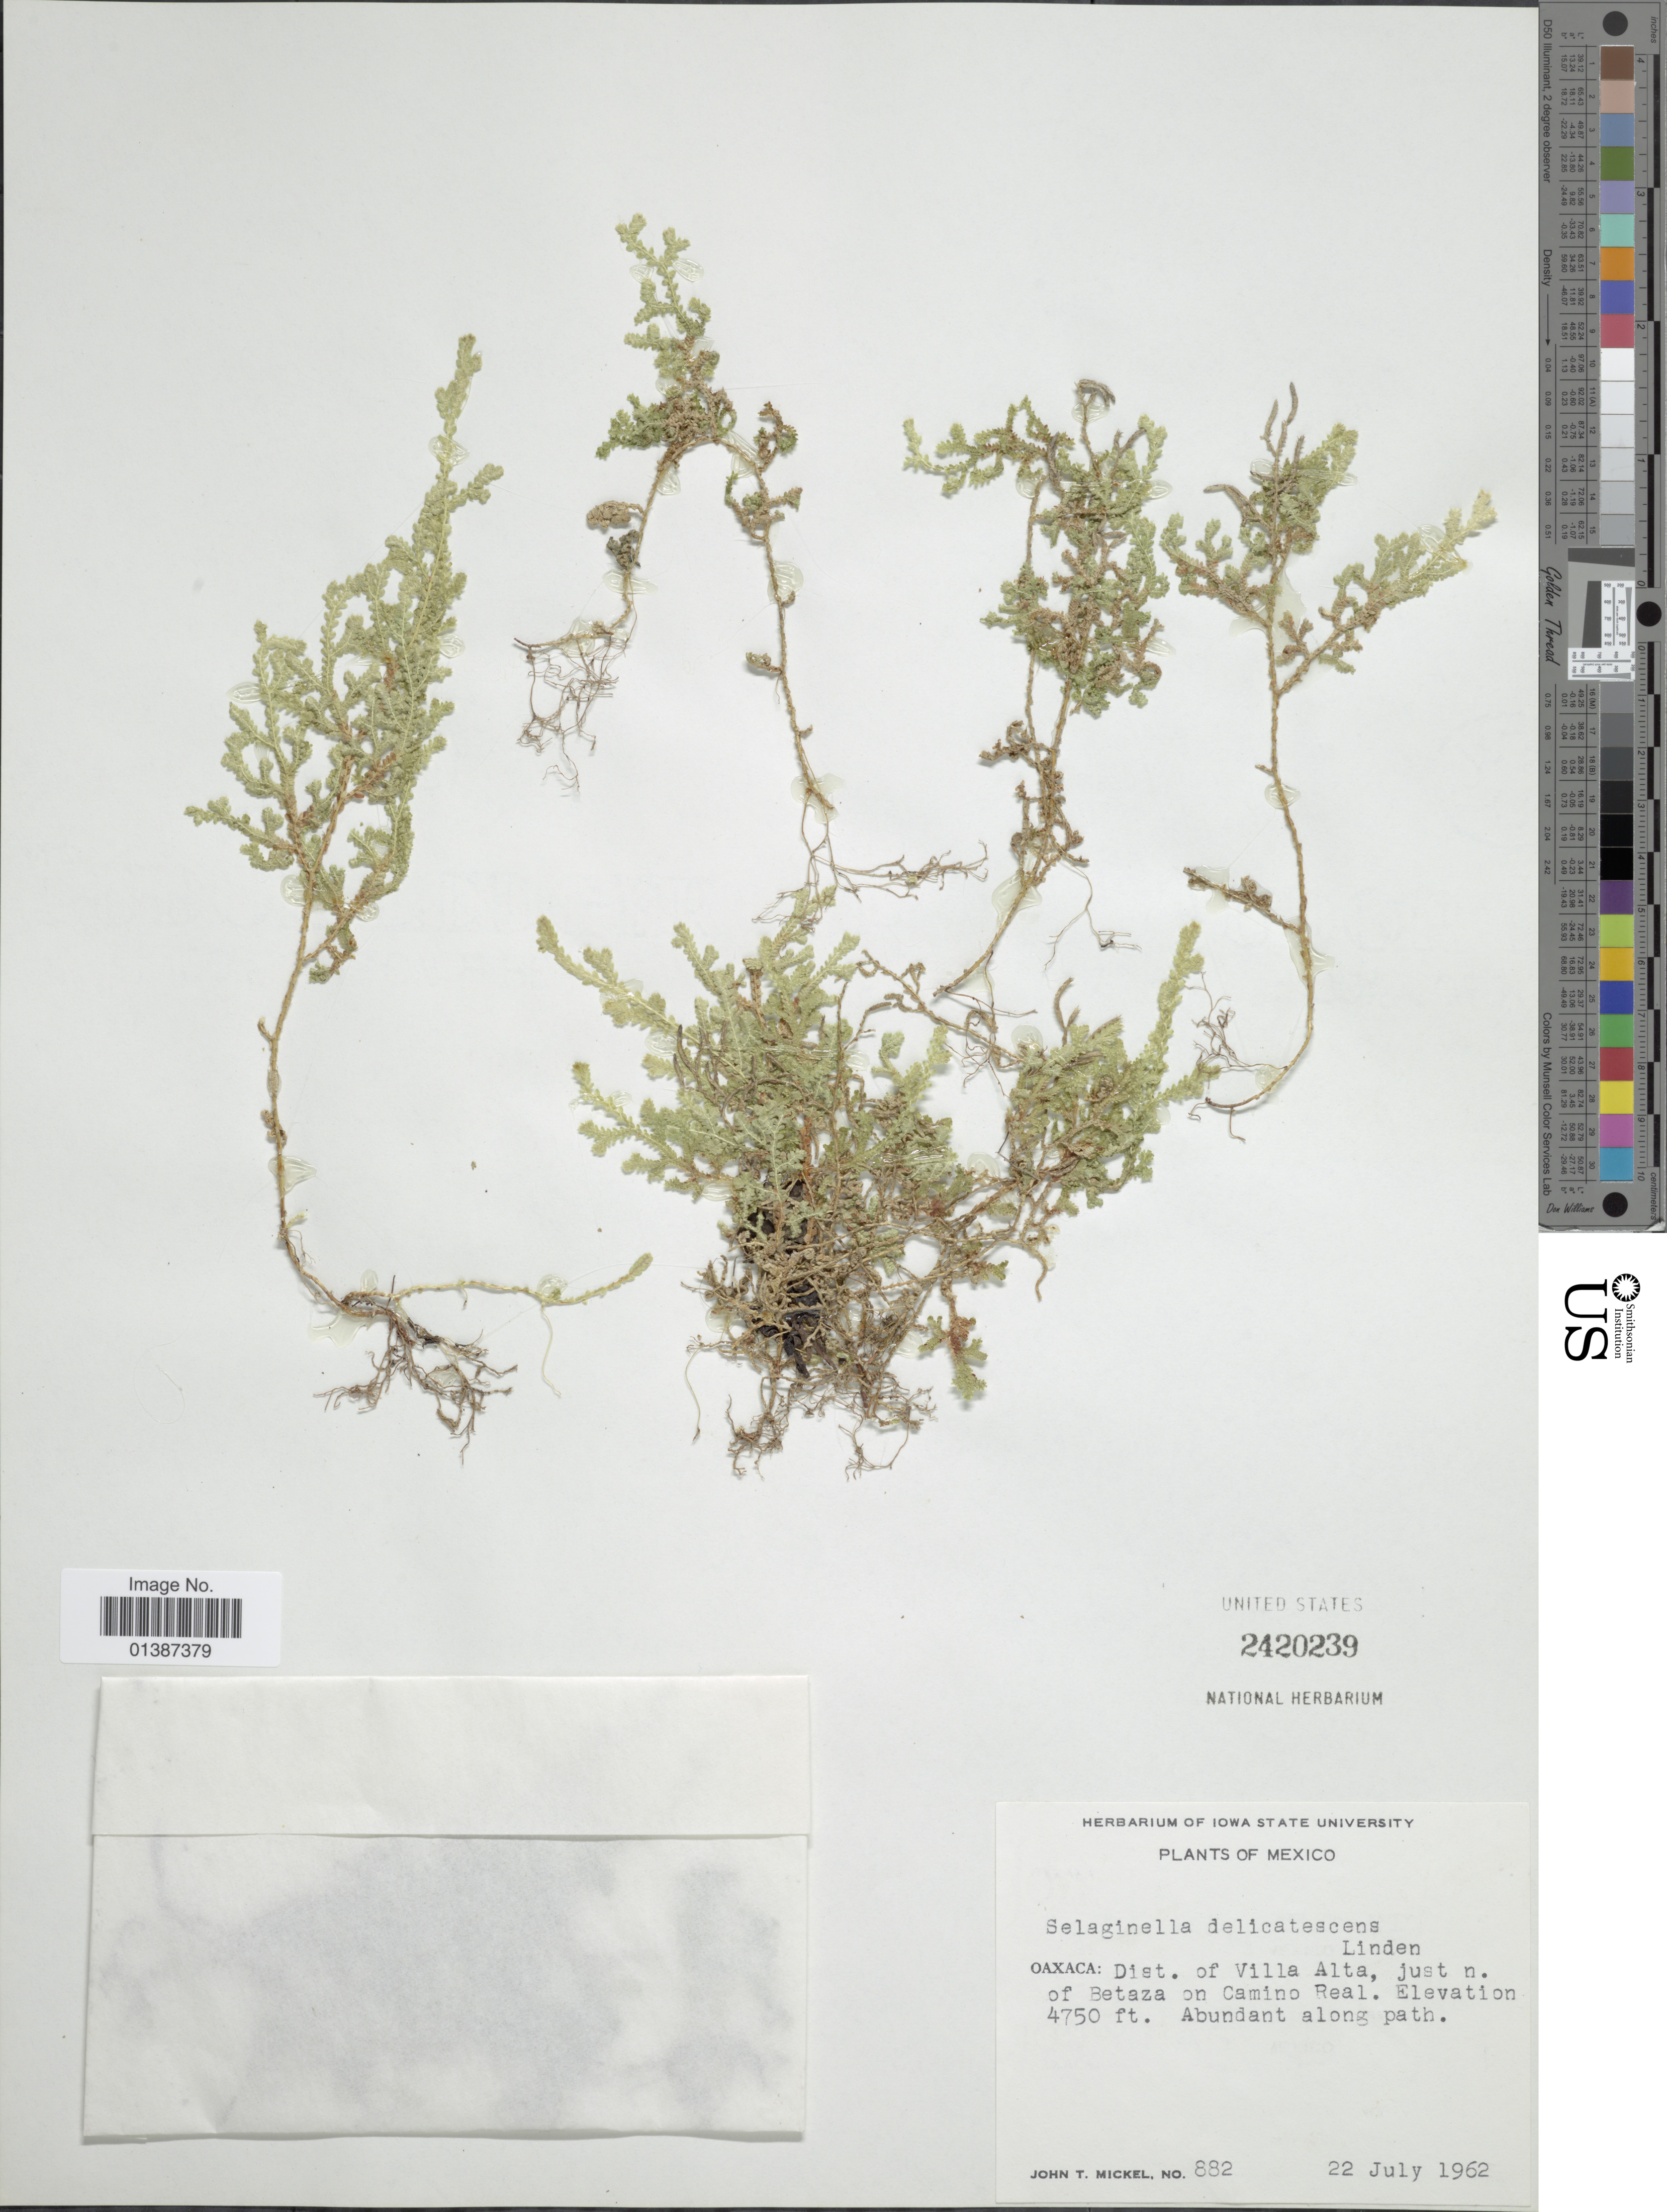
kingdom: Plantae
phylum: Tracheophyta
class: Lycopodiopsida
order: Selaginellales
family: Selaginellaceae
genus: Selaginella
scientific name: Selaginella delicatissima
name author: Linden ex A. Braun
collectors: J. T. Mickel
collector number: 882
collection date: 1962-07-22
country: Mexico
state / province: Oaxaca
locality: Dist. of Villa Alta, just n. of Betaza on Camino Real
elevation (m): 1448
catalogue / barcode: US 2420239